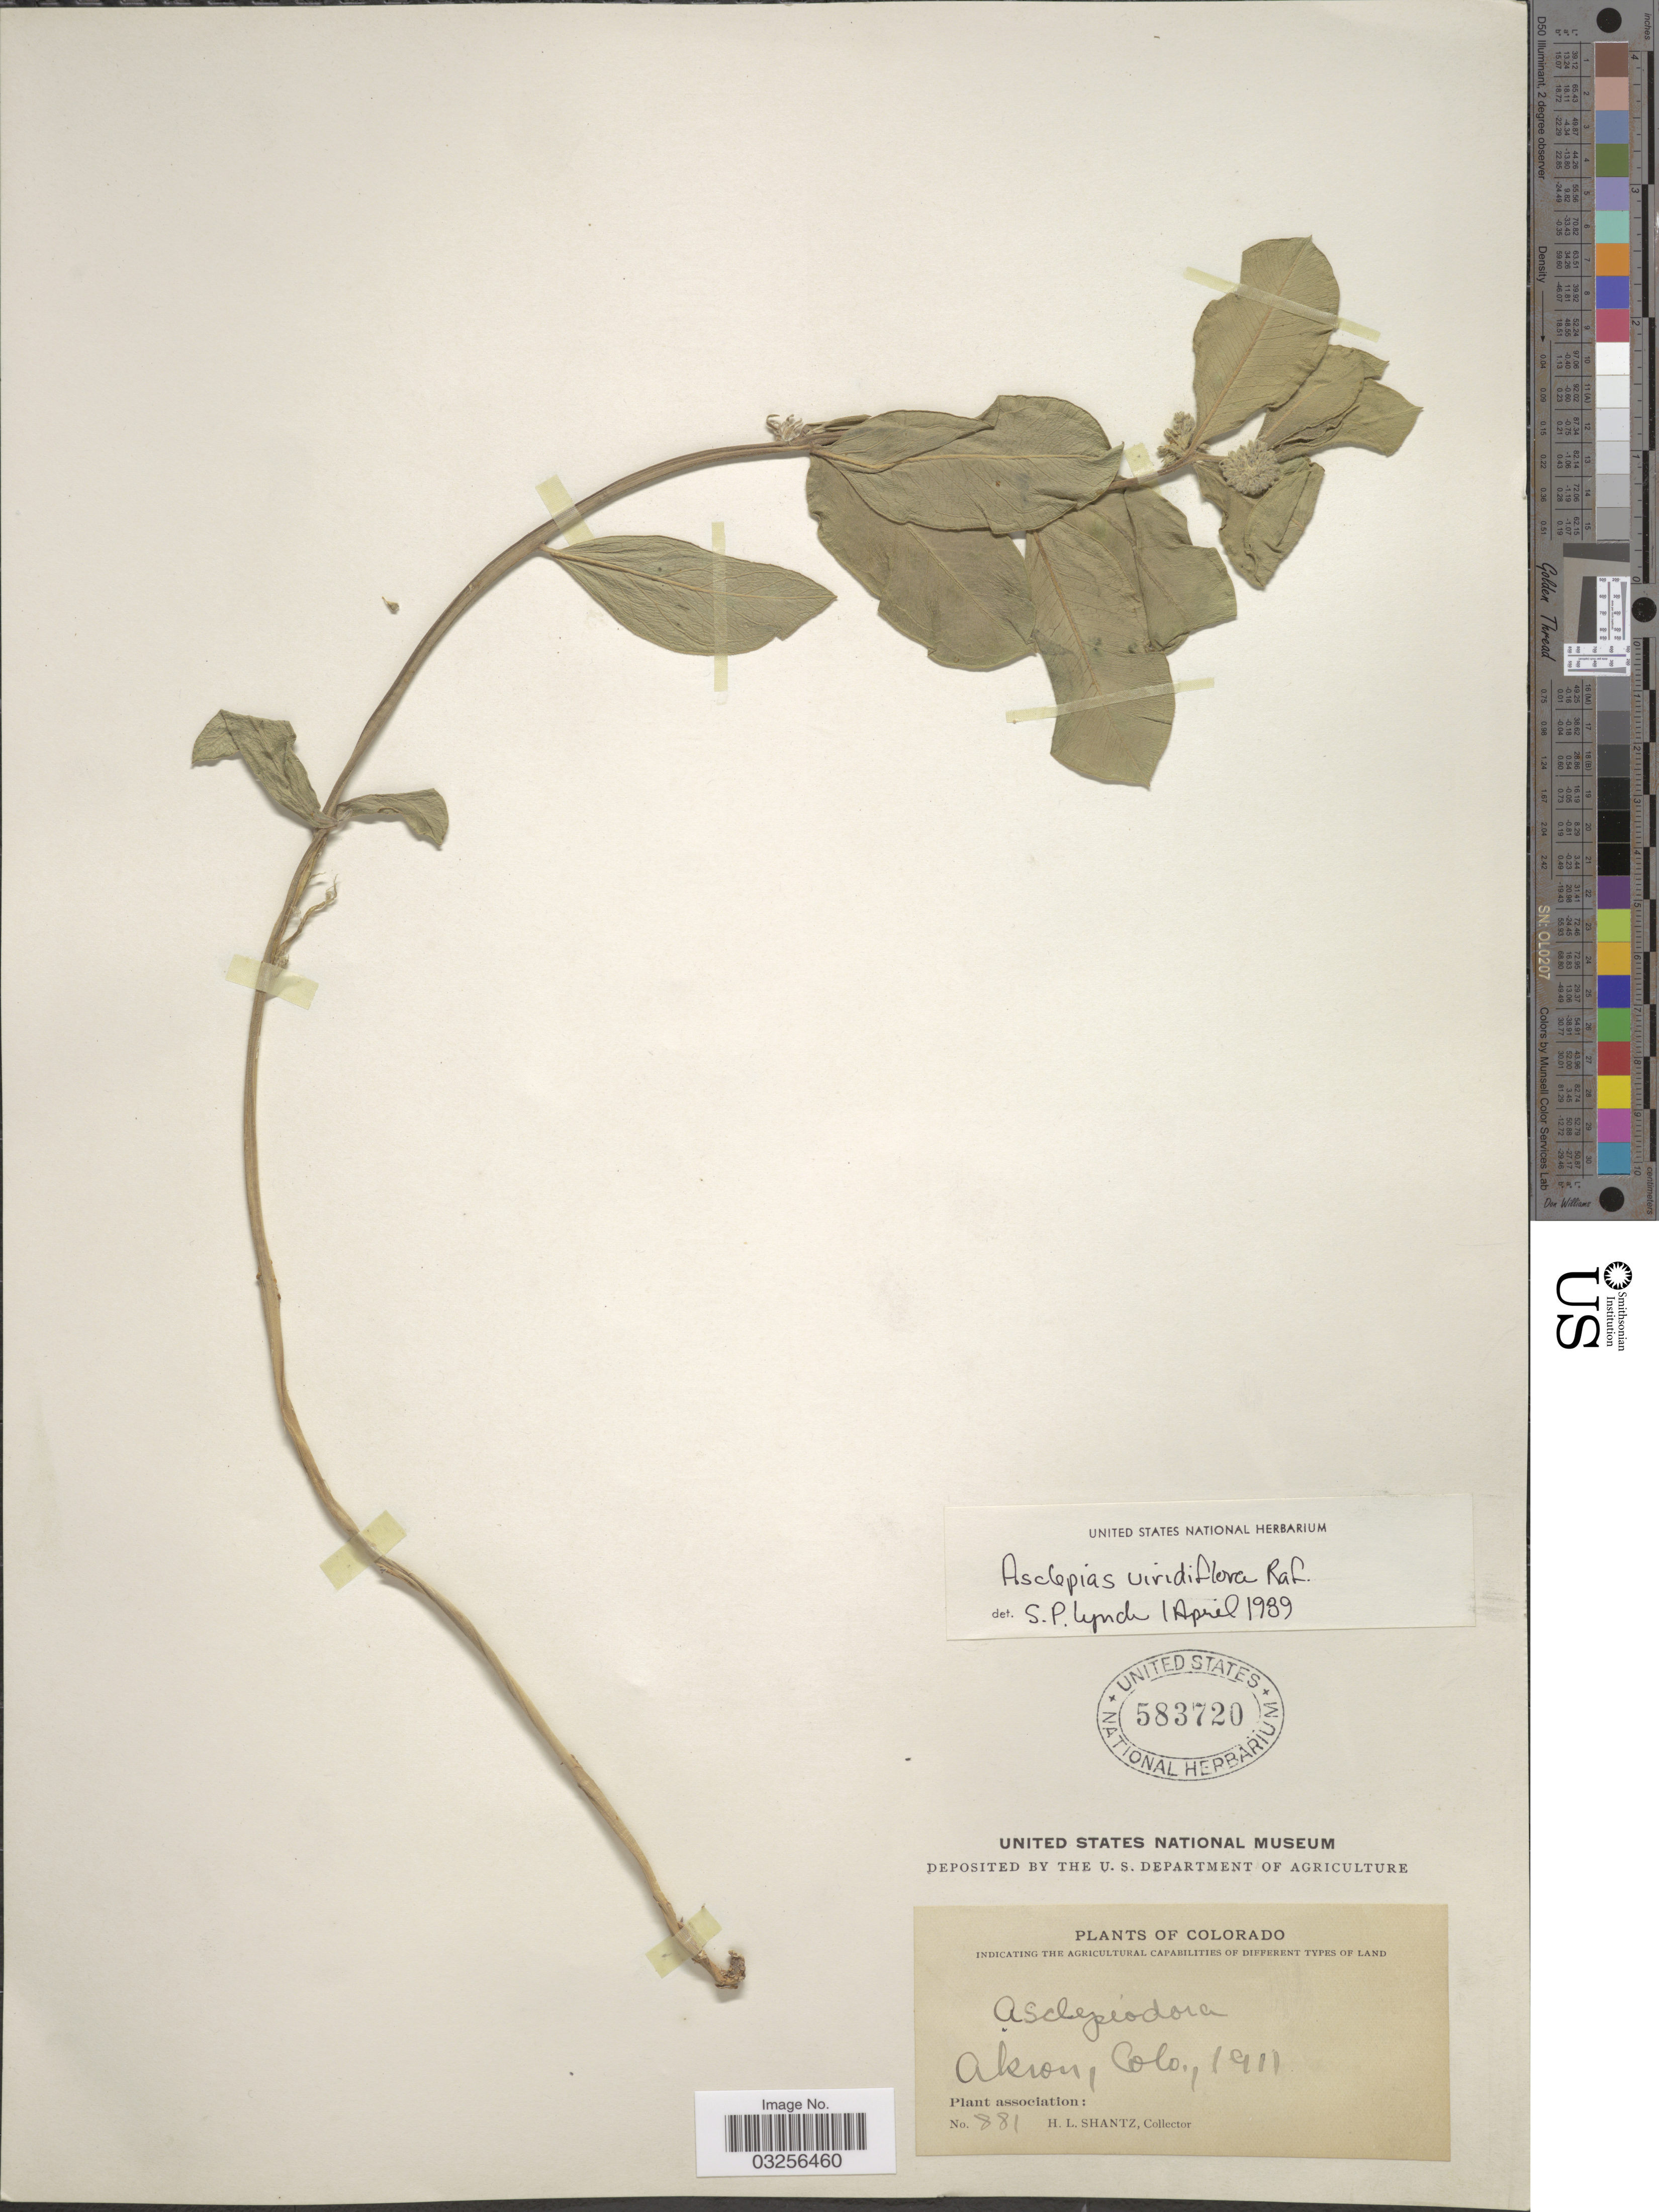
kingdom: Plantae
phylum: Tracheophyta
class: Magnoliopsida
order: Gentianales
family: Apocynaceae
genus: Asclepias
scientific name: Asclepias viridiflora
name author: Raf.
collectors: H. Shantz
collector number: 881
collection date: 1911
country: United States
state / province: Colorado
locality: Akron, Colo.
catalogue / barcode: US 583720